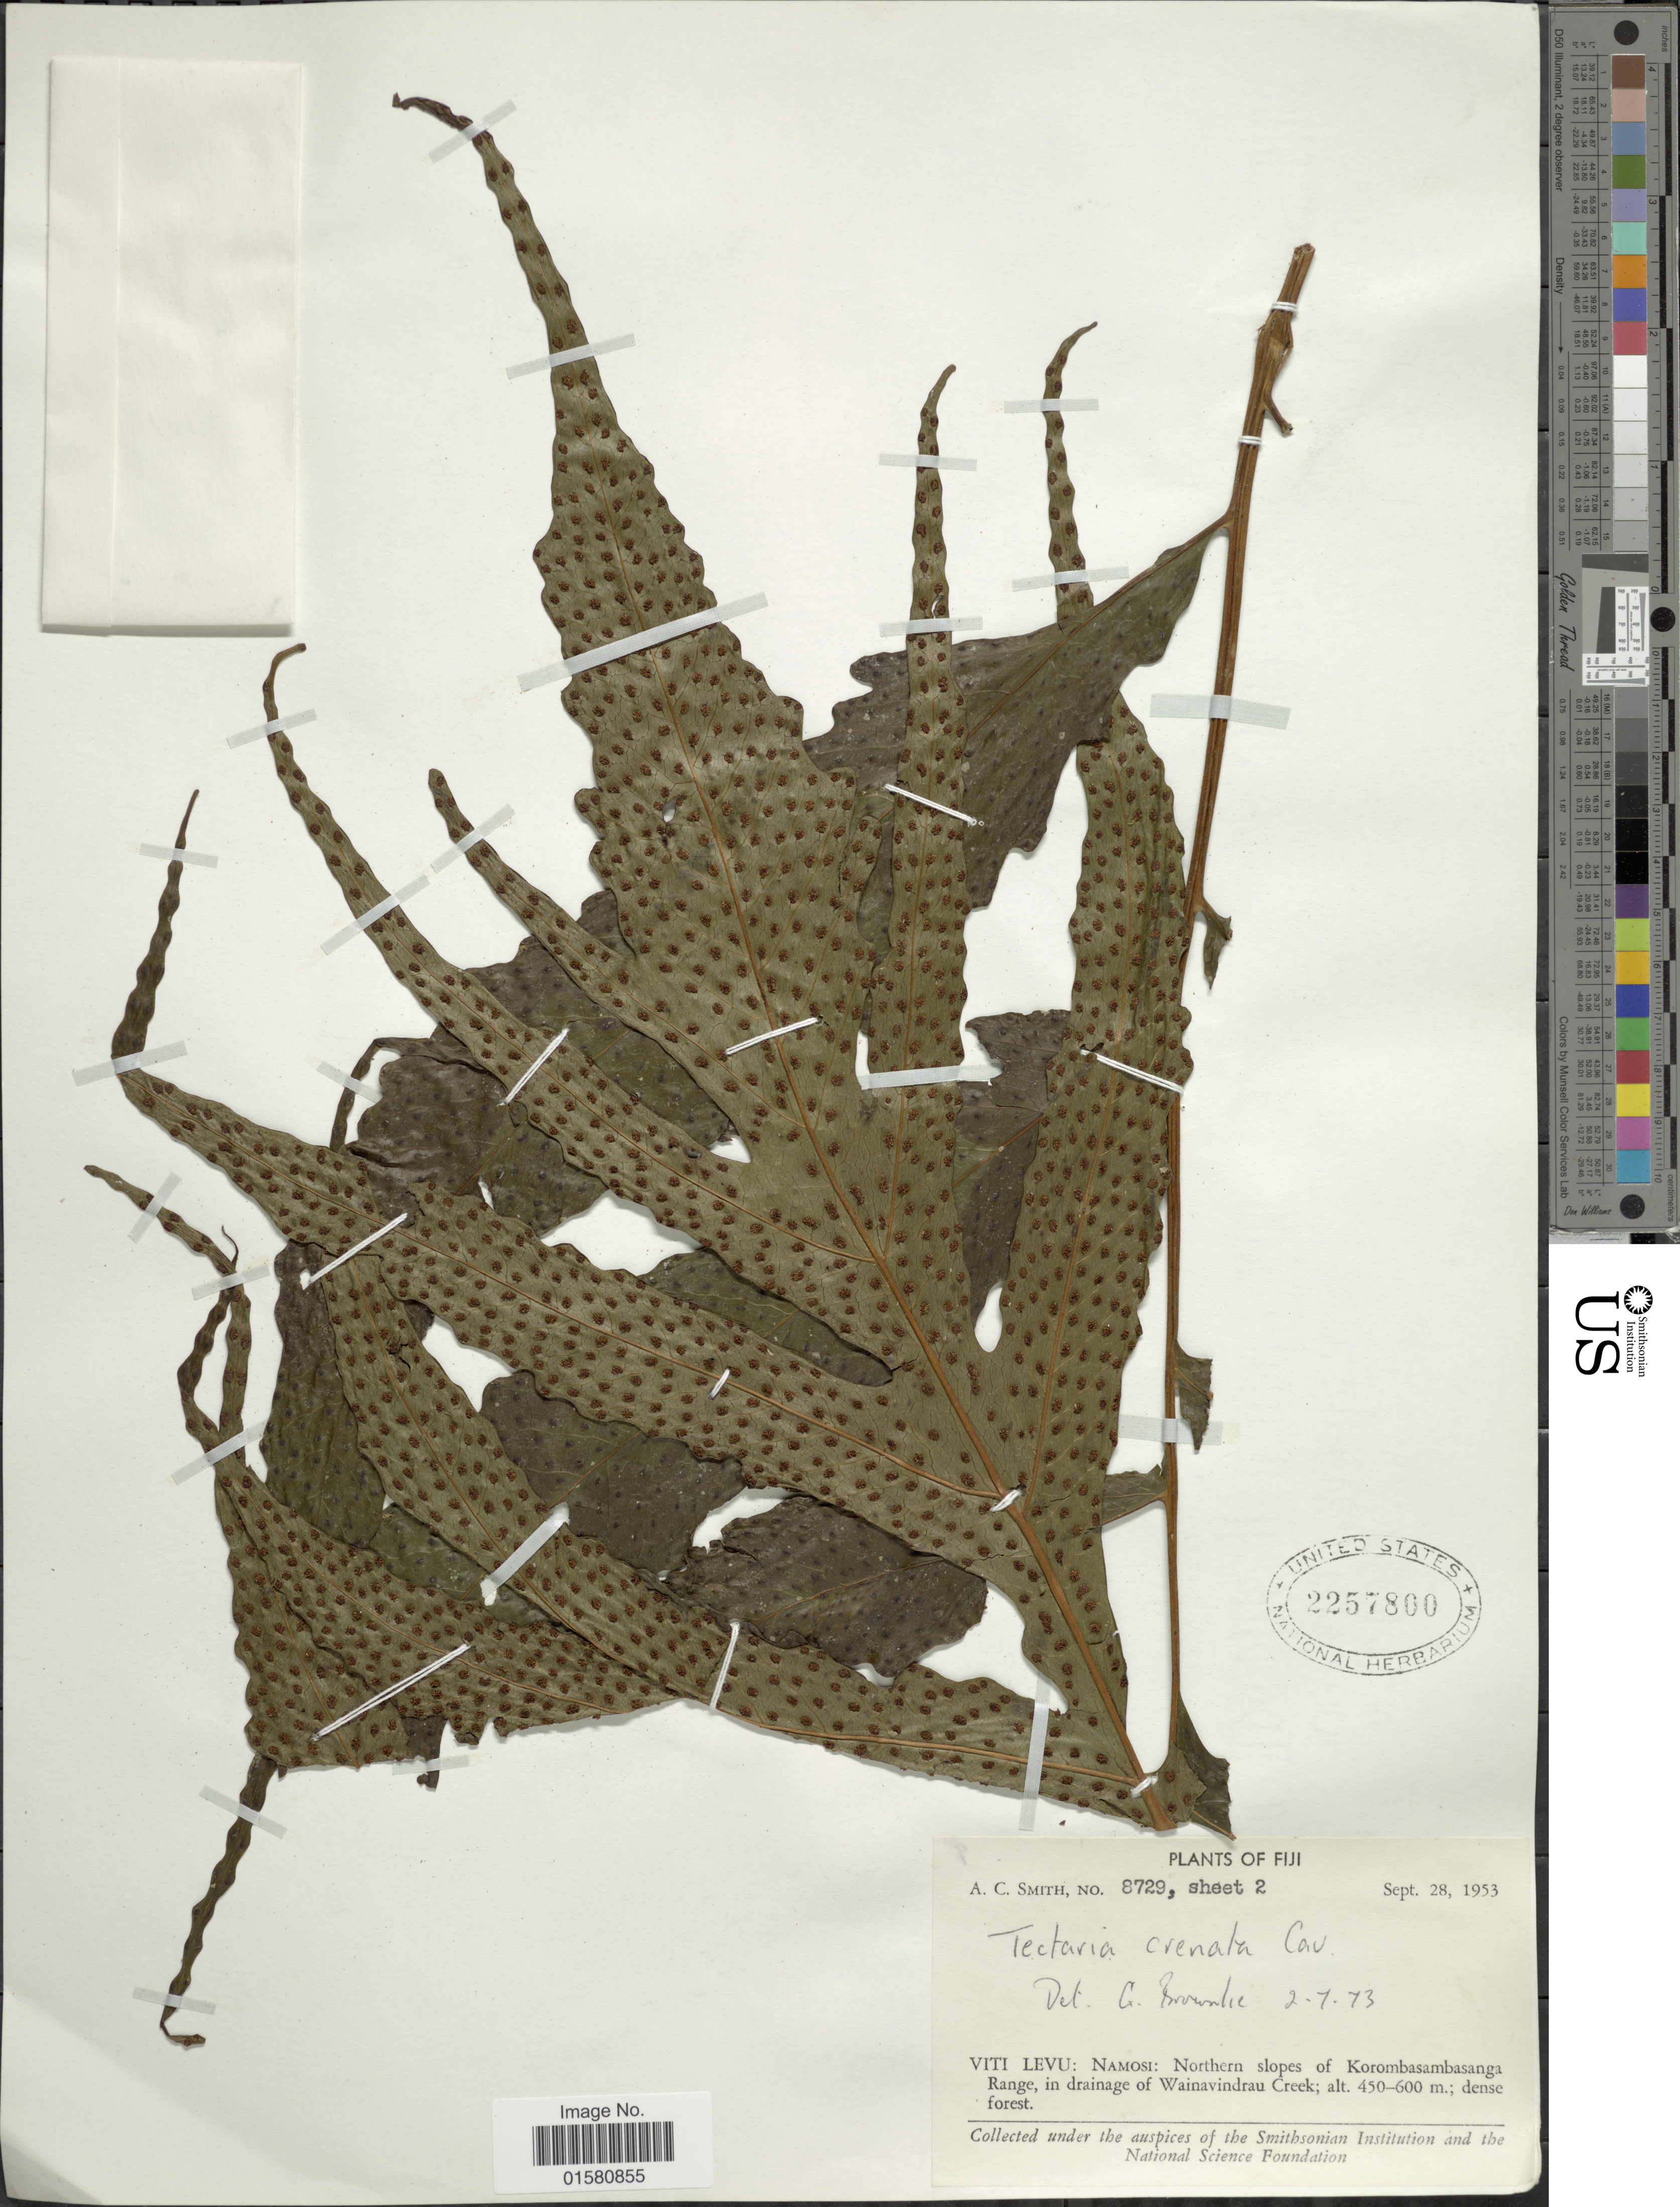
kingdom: Plantae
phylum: Tracheophyta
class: Polypodiopsida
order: Polypodiales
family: Tectariaceae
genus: Tectaria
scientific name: Tectaria crenata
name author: Cav.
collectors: A. C. Smith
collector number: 8729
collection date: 1953-09-28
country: Fiji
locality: Viti Levu: Namosi: Northern slopes of Korombasambasanga Range, in drainage of Wainavindrau Creek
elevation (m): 450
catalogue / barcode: US 2257800